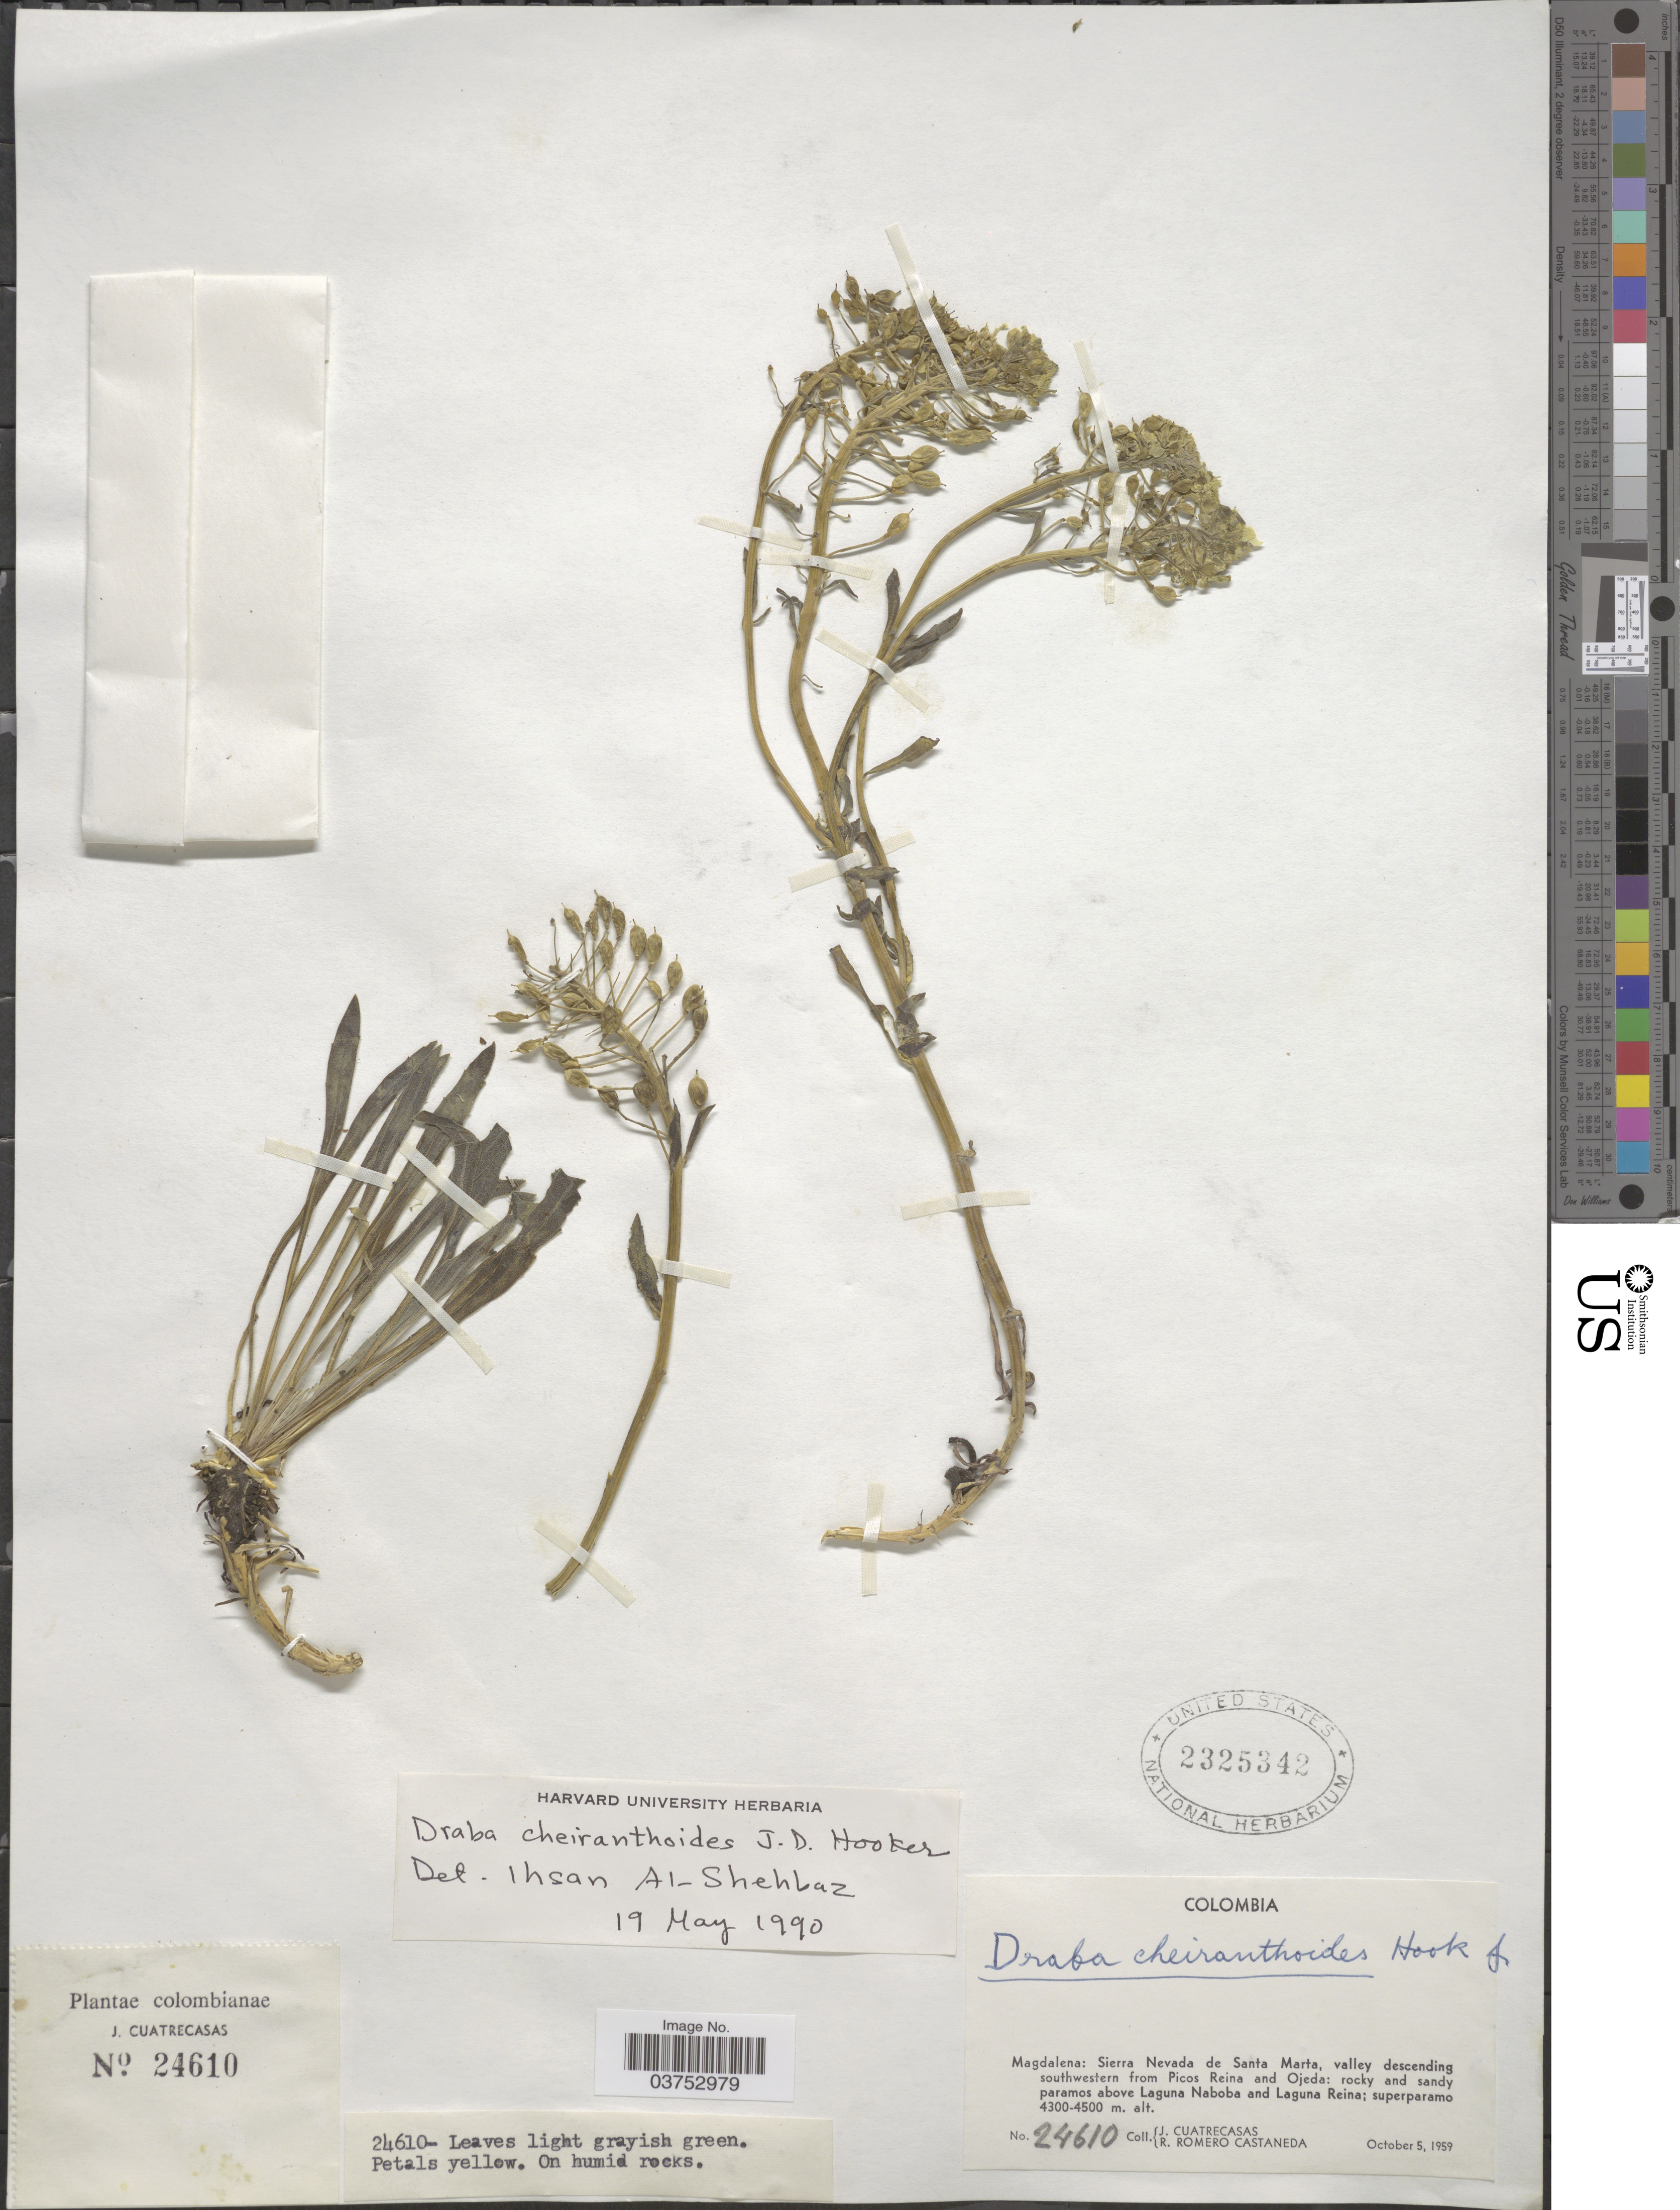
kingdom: Plantae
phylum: Tracheophyta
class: Magnoliopsida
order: Brassicales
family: Brassicaceae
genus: Draba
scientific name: Draba cheiranthoides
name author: (A. Gray) Hook. f.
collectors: J. Cuatrecasas & R. Romero Castañeda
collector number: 24610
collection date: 1959-10-05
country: Colombia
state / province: Magdalena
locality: Sierra Nevada de Santa Marta, valley descending southwestern from Picos Reina and Ojeda: rocky and sandy paramos above Laguna Naboba and Laguna Reina.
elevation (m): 4300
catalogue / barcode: US 2325342